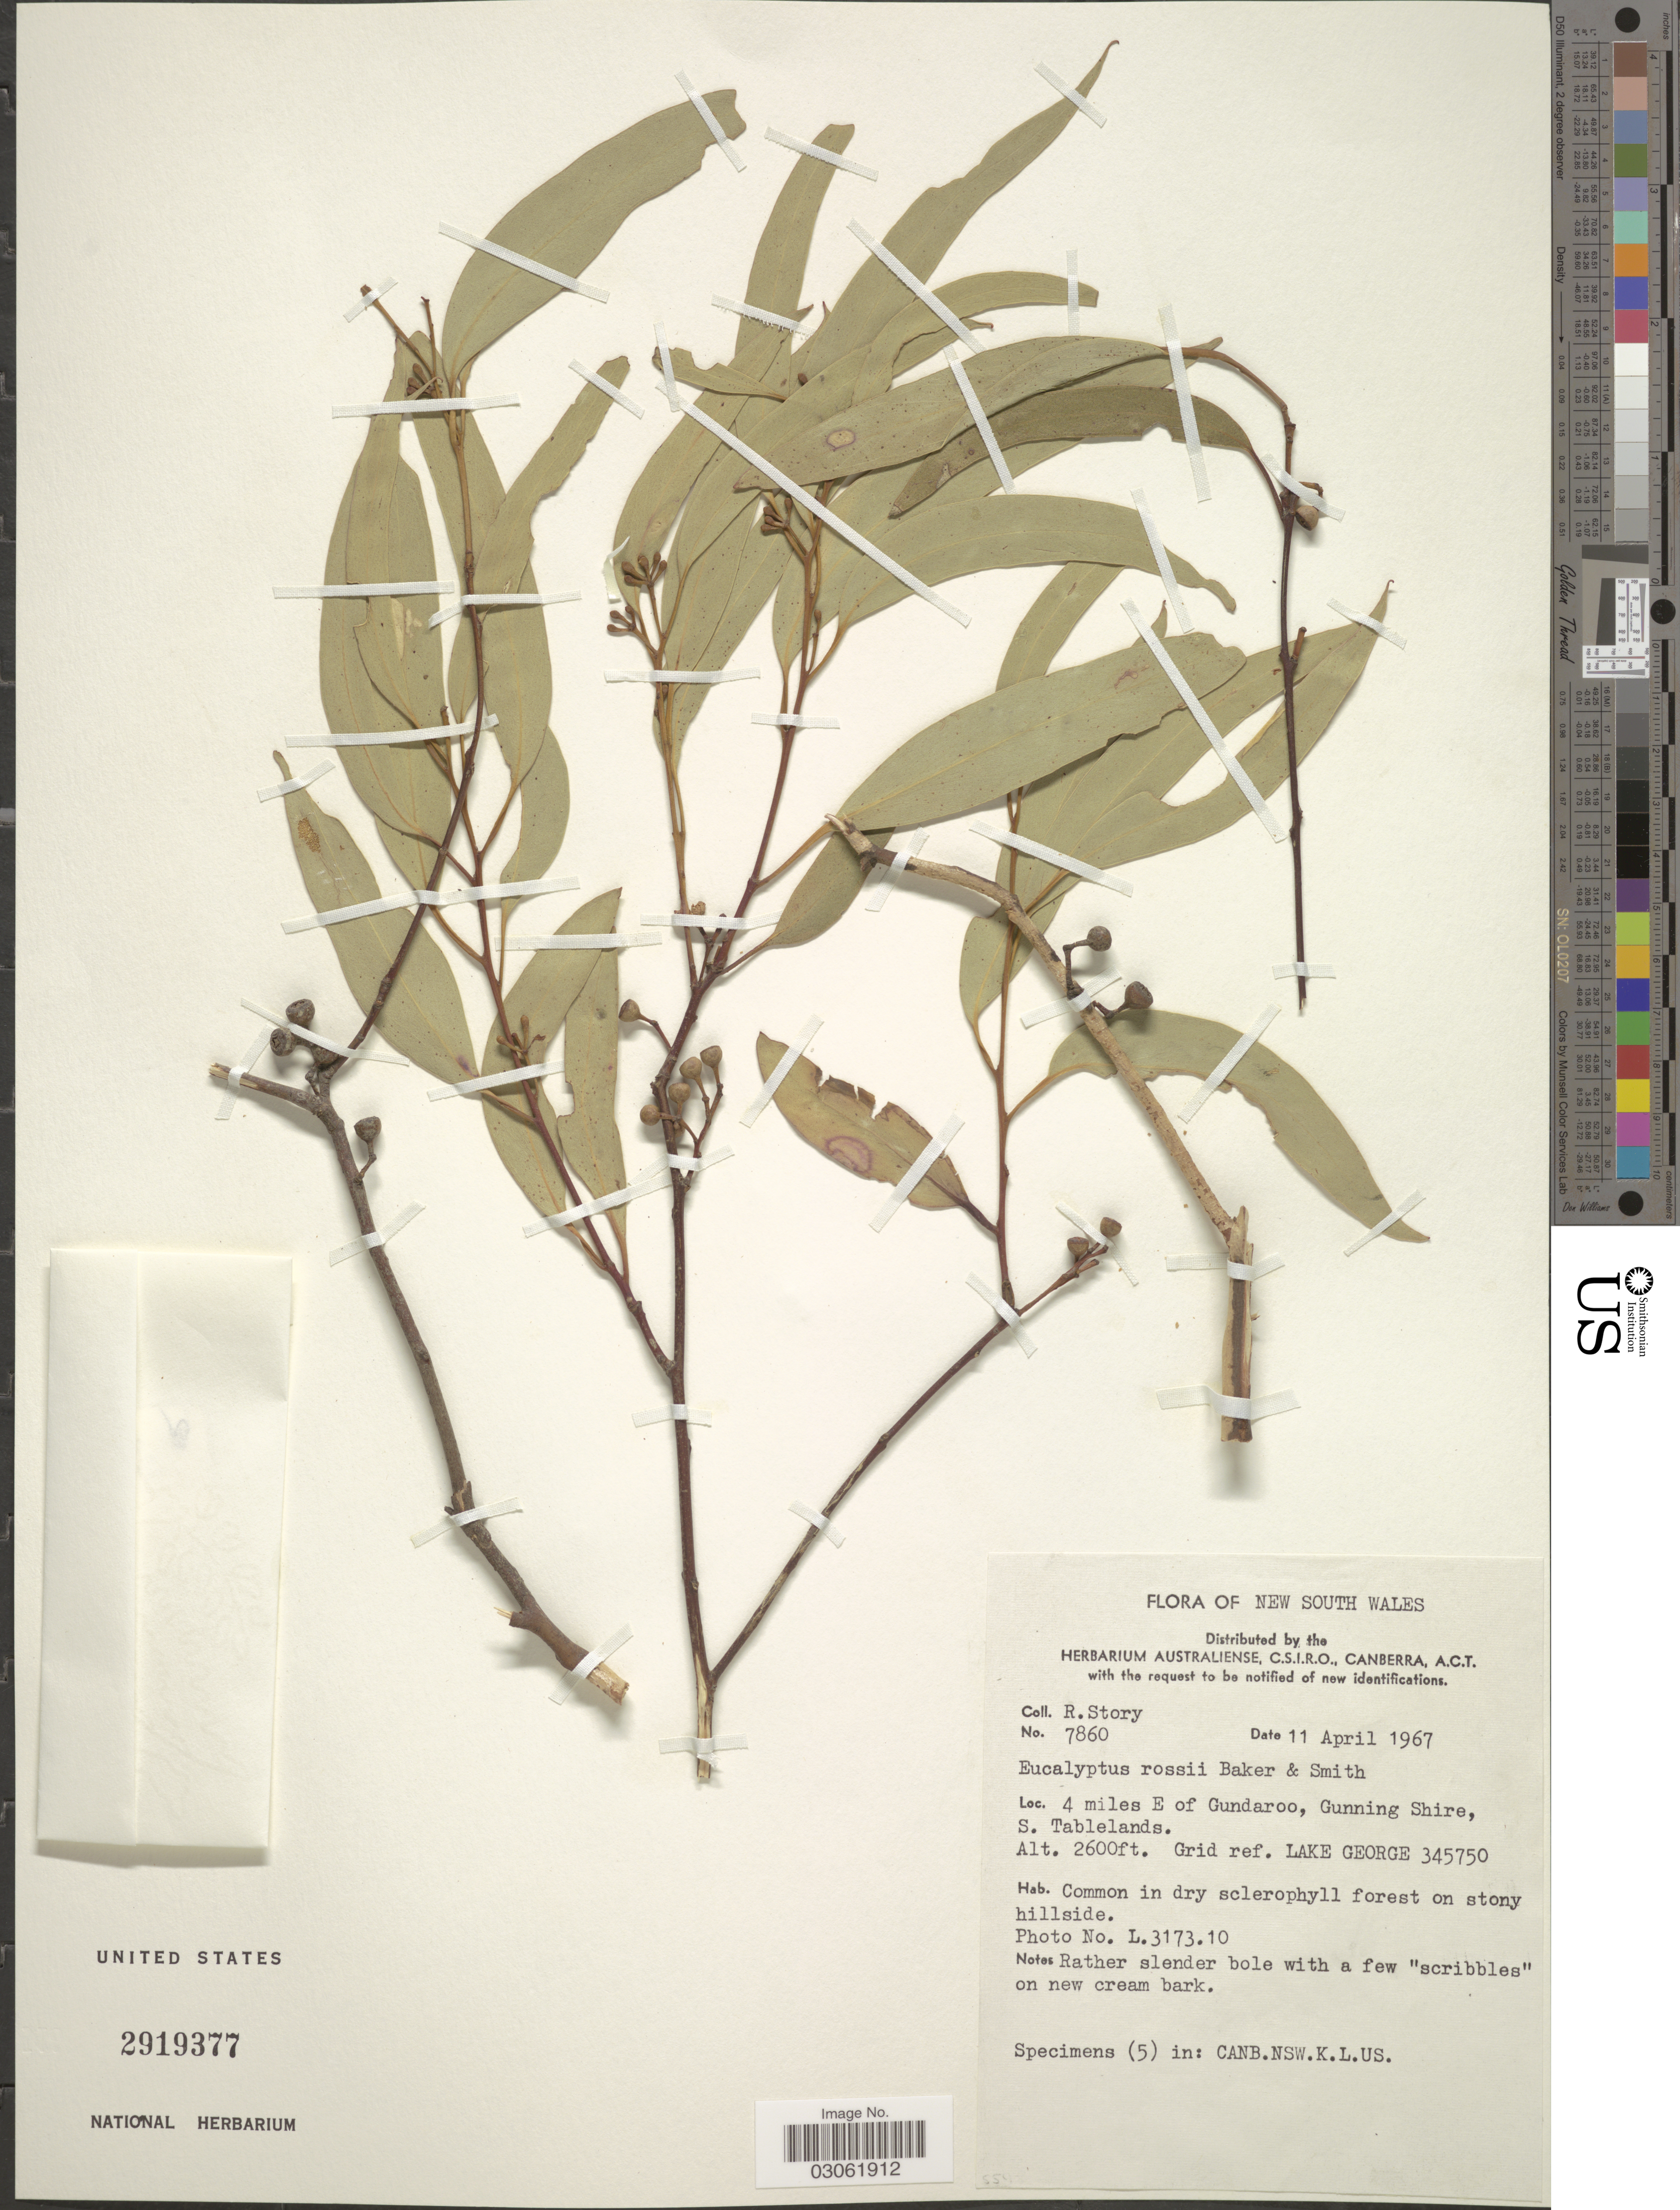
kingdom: Plantae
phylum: Tracheophyta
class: Magnoliopsida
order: Myrtales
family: Myrtaceae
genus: Eucalyptus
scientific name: Eucalyptus rossii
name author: R.T. Baker & H.G. Sm.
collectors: R. Story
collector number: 7860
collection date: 1967-04-11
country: Australia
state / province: New South Wales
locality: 4 miles E of Gundaroo, Gunning Shire, S. Tablelands. Grid. ref. Lake George 345750.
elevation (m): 792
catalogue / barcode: US 2919377